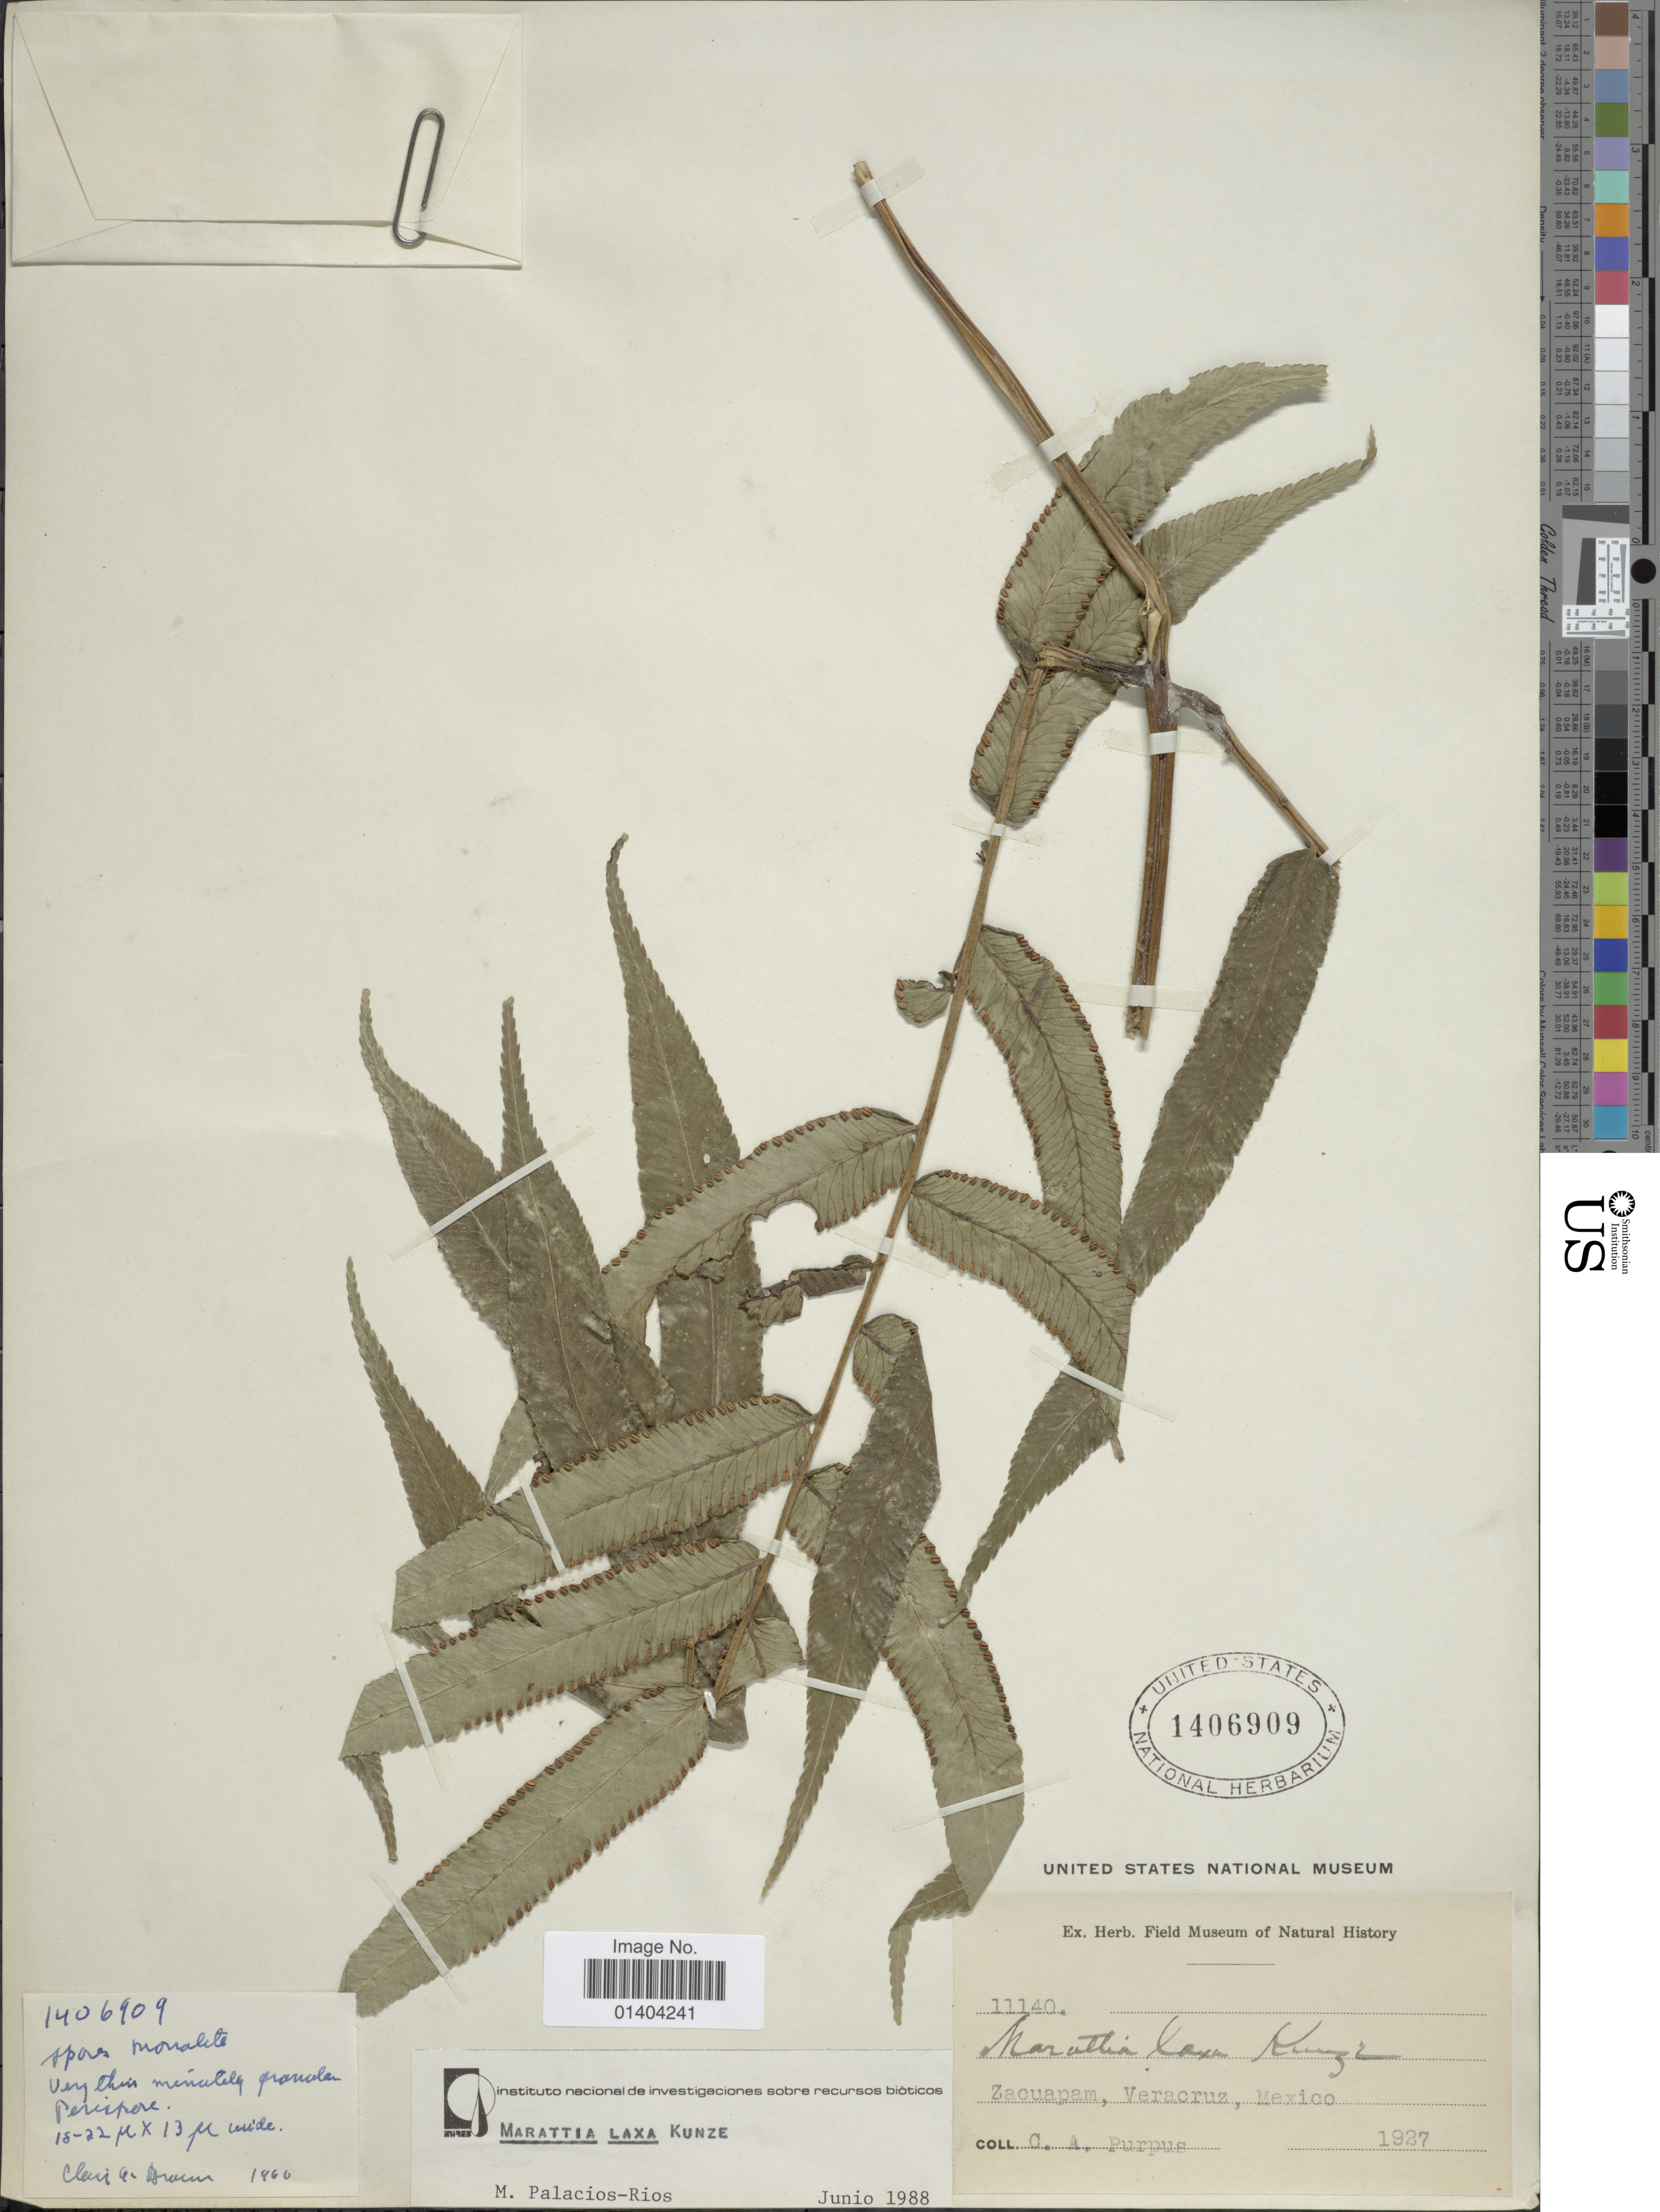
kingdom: Plantae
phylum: Tracheophyta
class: Polypodiopsida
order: Marattiales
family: Marattiaceae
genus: Marattia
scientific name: Marattia laxa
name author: Kunze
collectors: C. A. Purpus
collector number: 11140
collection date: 1927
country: Mexico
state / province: Veracruz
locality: Zacuapam, Veracruz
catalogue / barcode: US 1406909